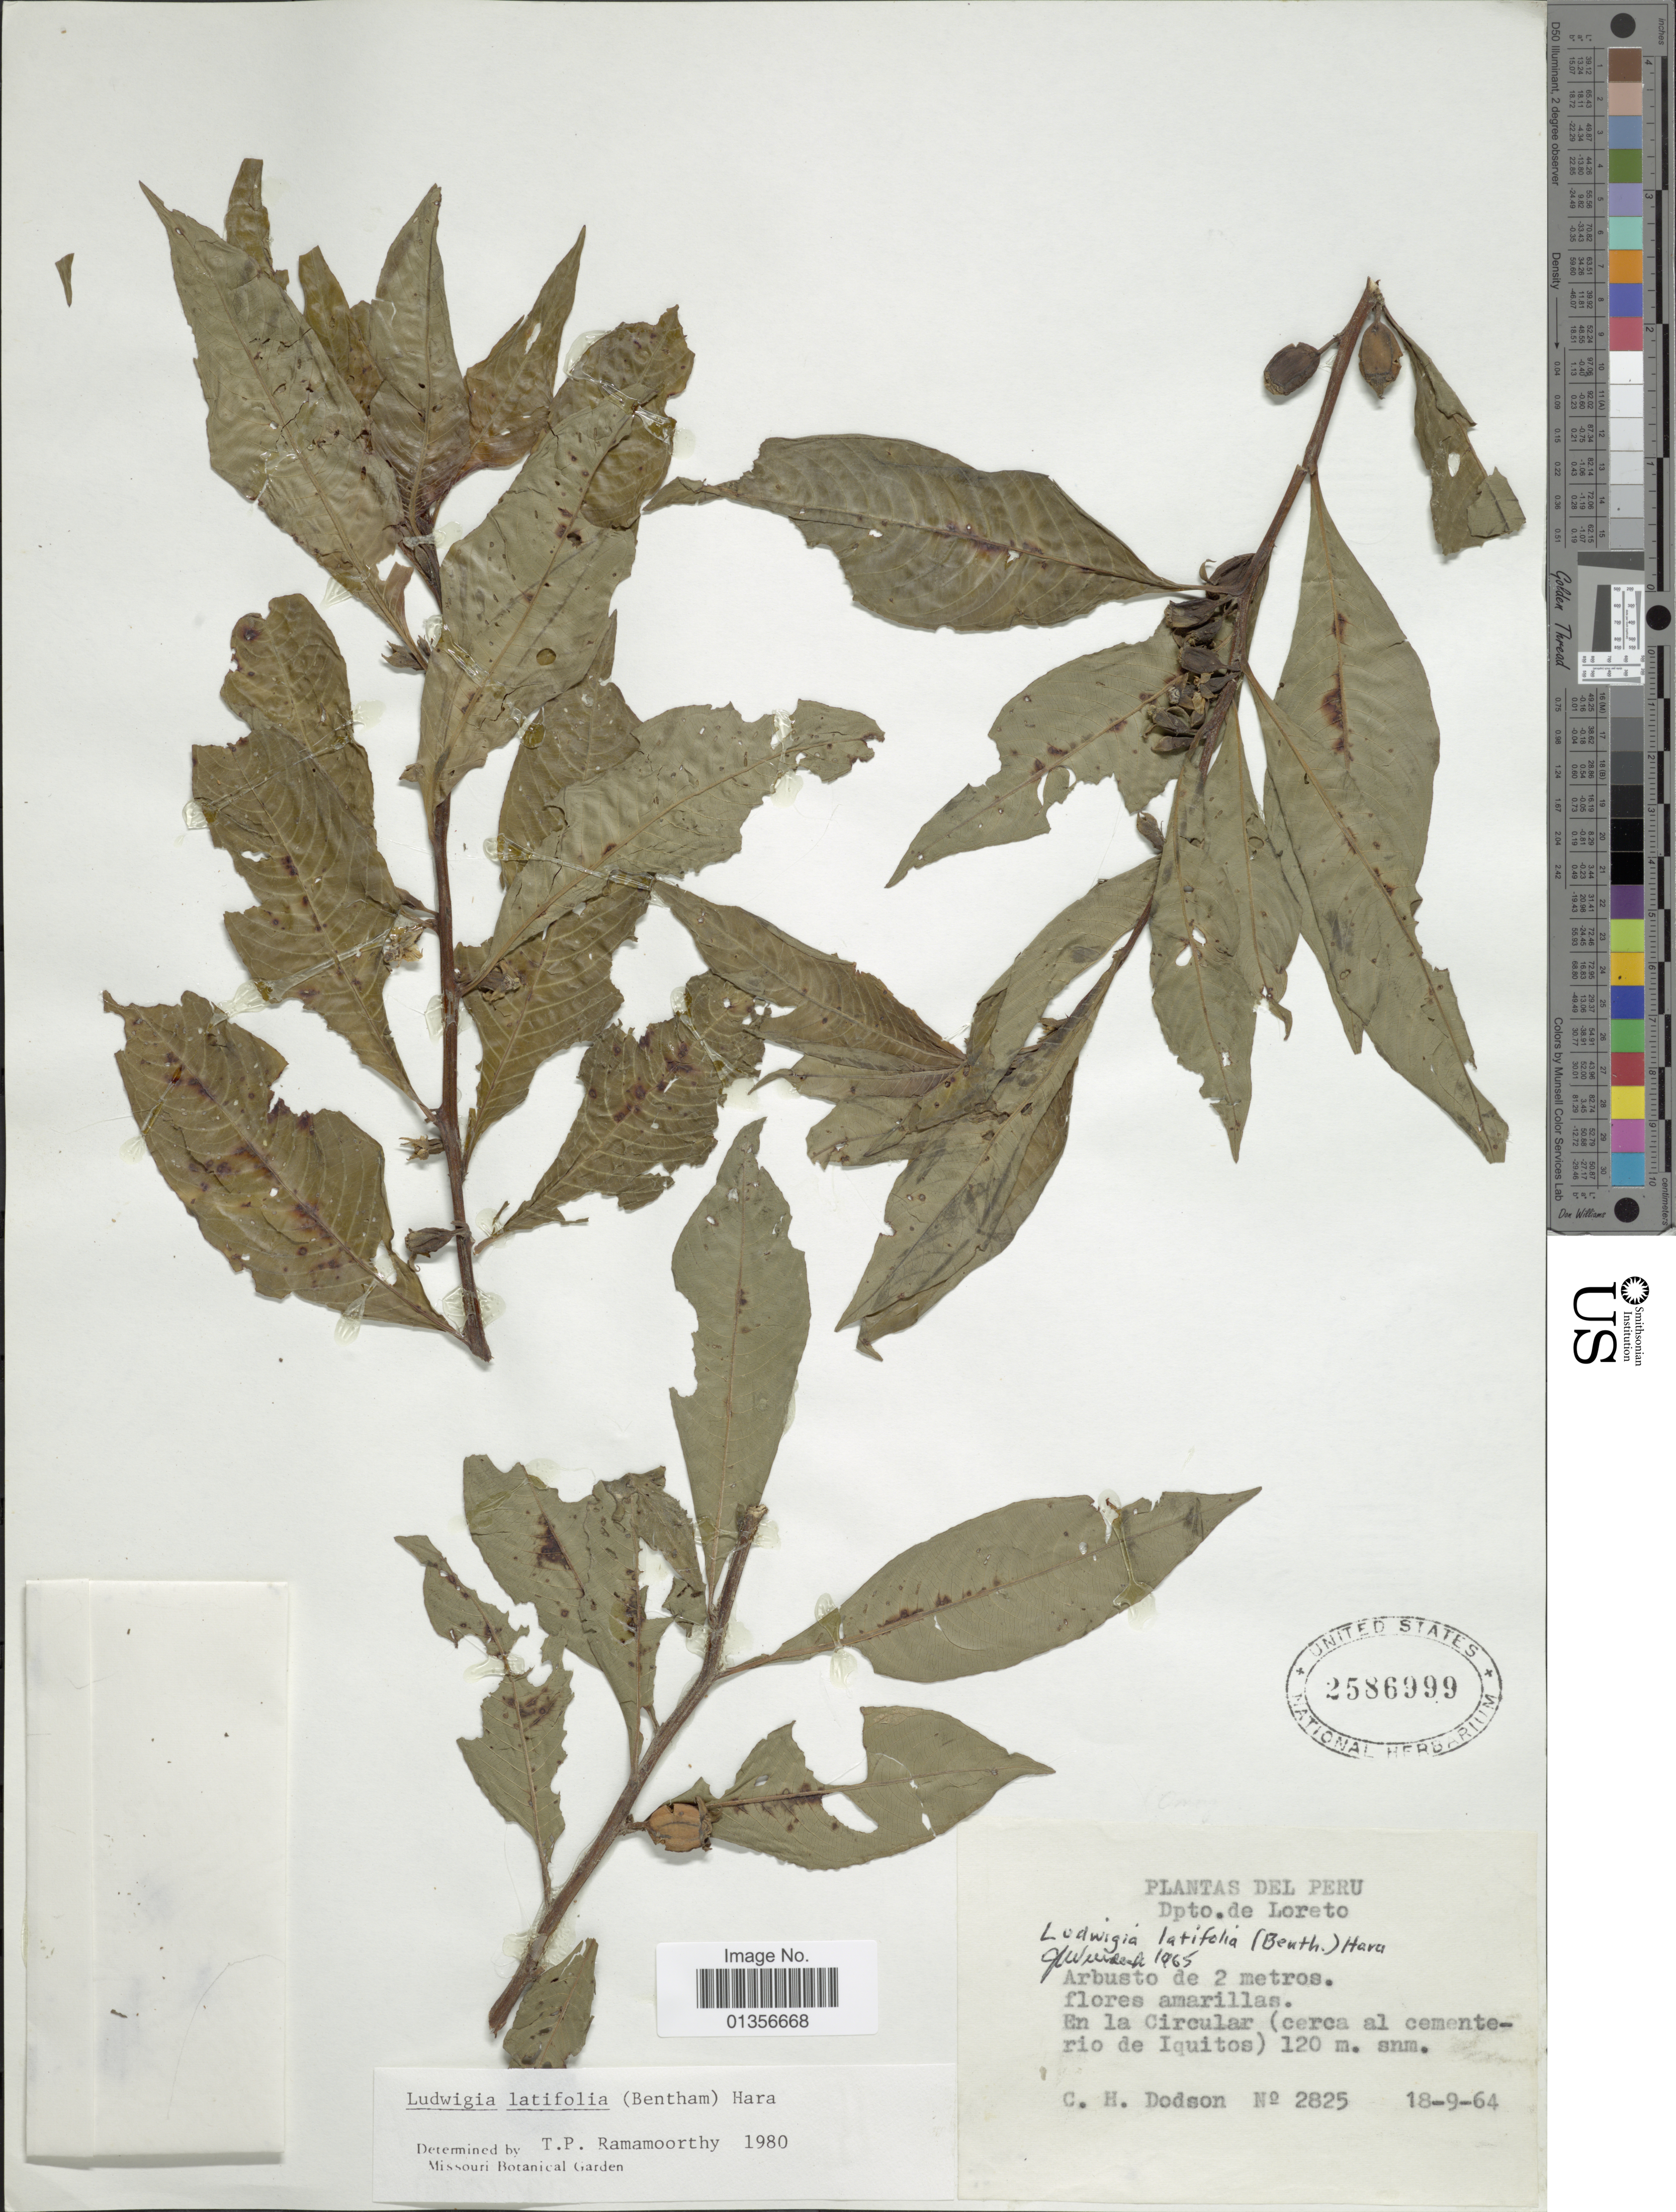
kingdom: Plantae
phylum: Tracheophyta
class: Magnoliopsida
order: Myrtales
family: Onagraceae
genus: Ludwigia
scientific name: Ludwigia latifolia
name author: (Benth.) H. Hara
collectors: C. H. Dodson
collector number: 2825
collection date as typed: Transcribed d/m/y: 18/9/64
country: Peru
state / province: Loreto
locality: En la Circular (cerca del cemente rio de Iquitos)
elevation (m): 120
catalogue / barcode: US 2586999